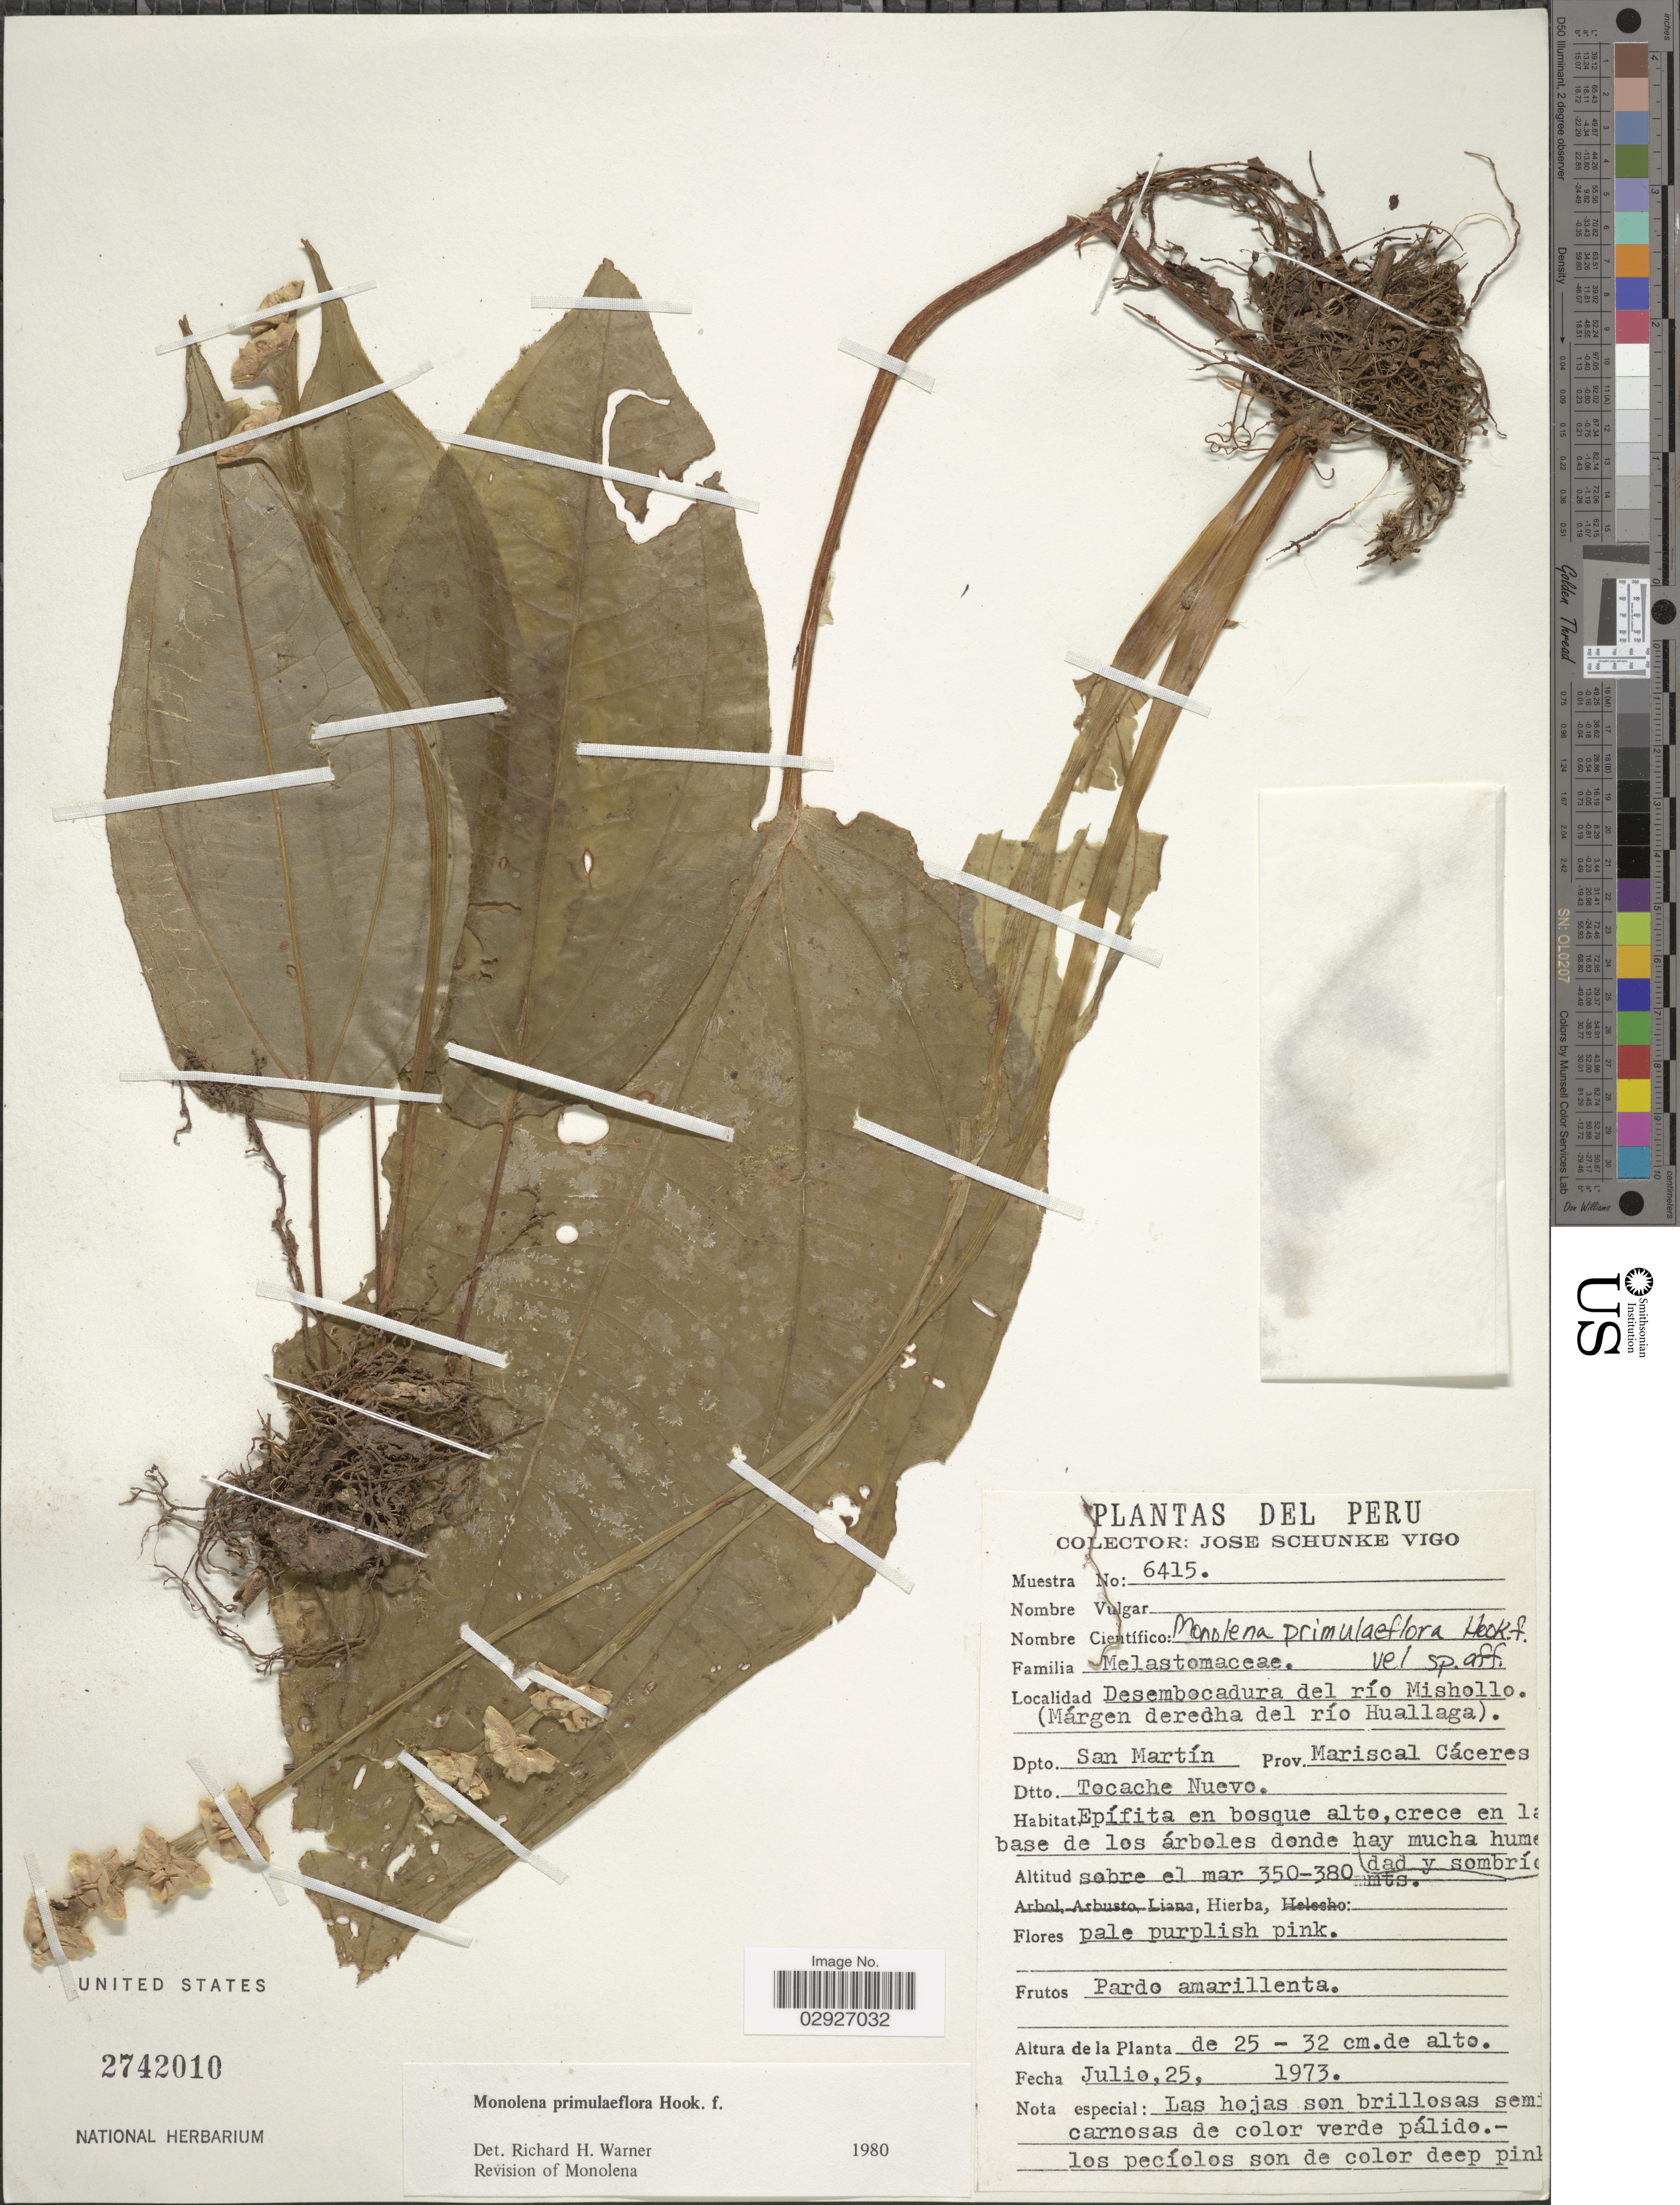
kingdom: Plantae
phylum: Tracheophyta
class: Magnoliopsida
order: Myrtales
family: Melastomataceae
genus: Monolena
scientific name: Monolena primuliflora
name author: Hook. f.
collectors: J. Schunke Vigo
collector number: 6415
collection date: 1973-07-25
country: Peru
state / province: San Martín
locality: Dpto. San Martín. Prov. Mariscal Cáceres. Dtto. Tocache Nuevo.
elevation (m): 350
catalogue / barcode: US 2742010